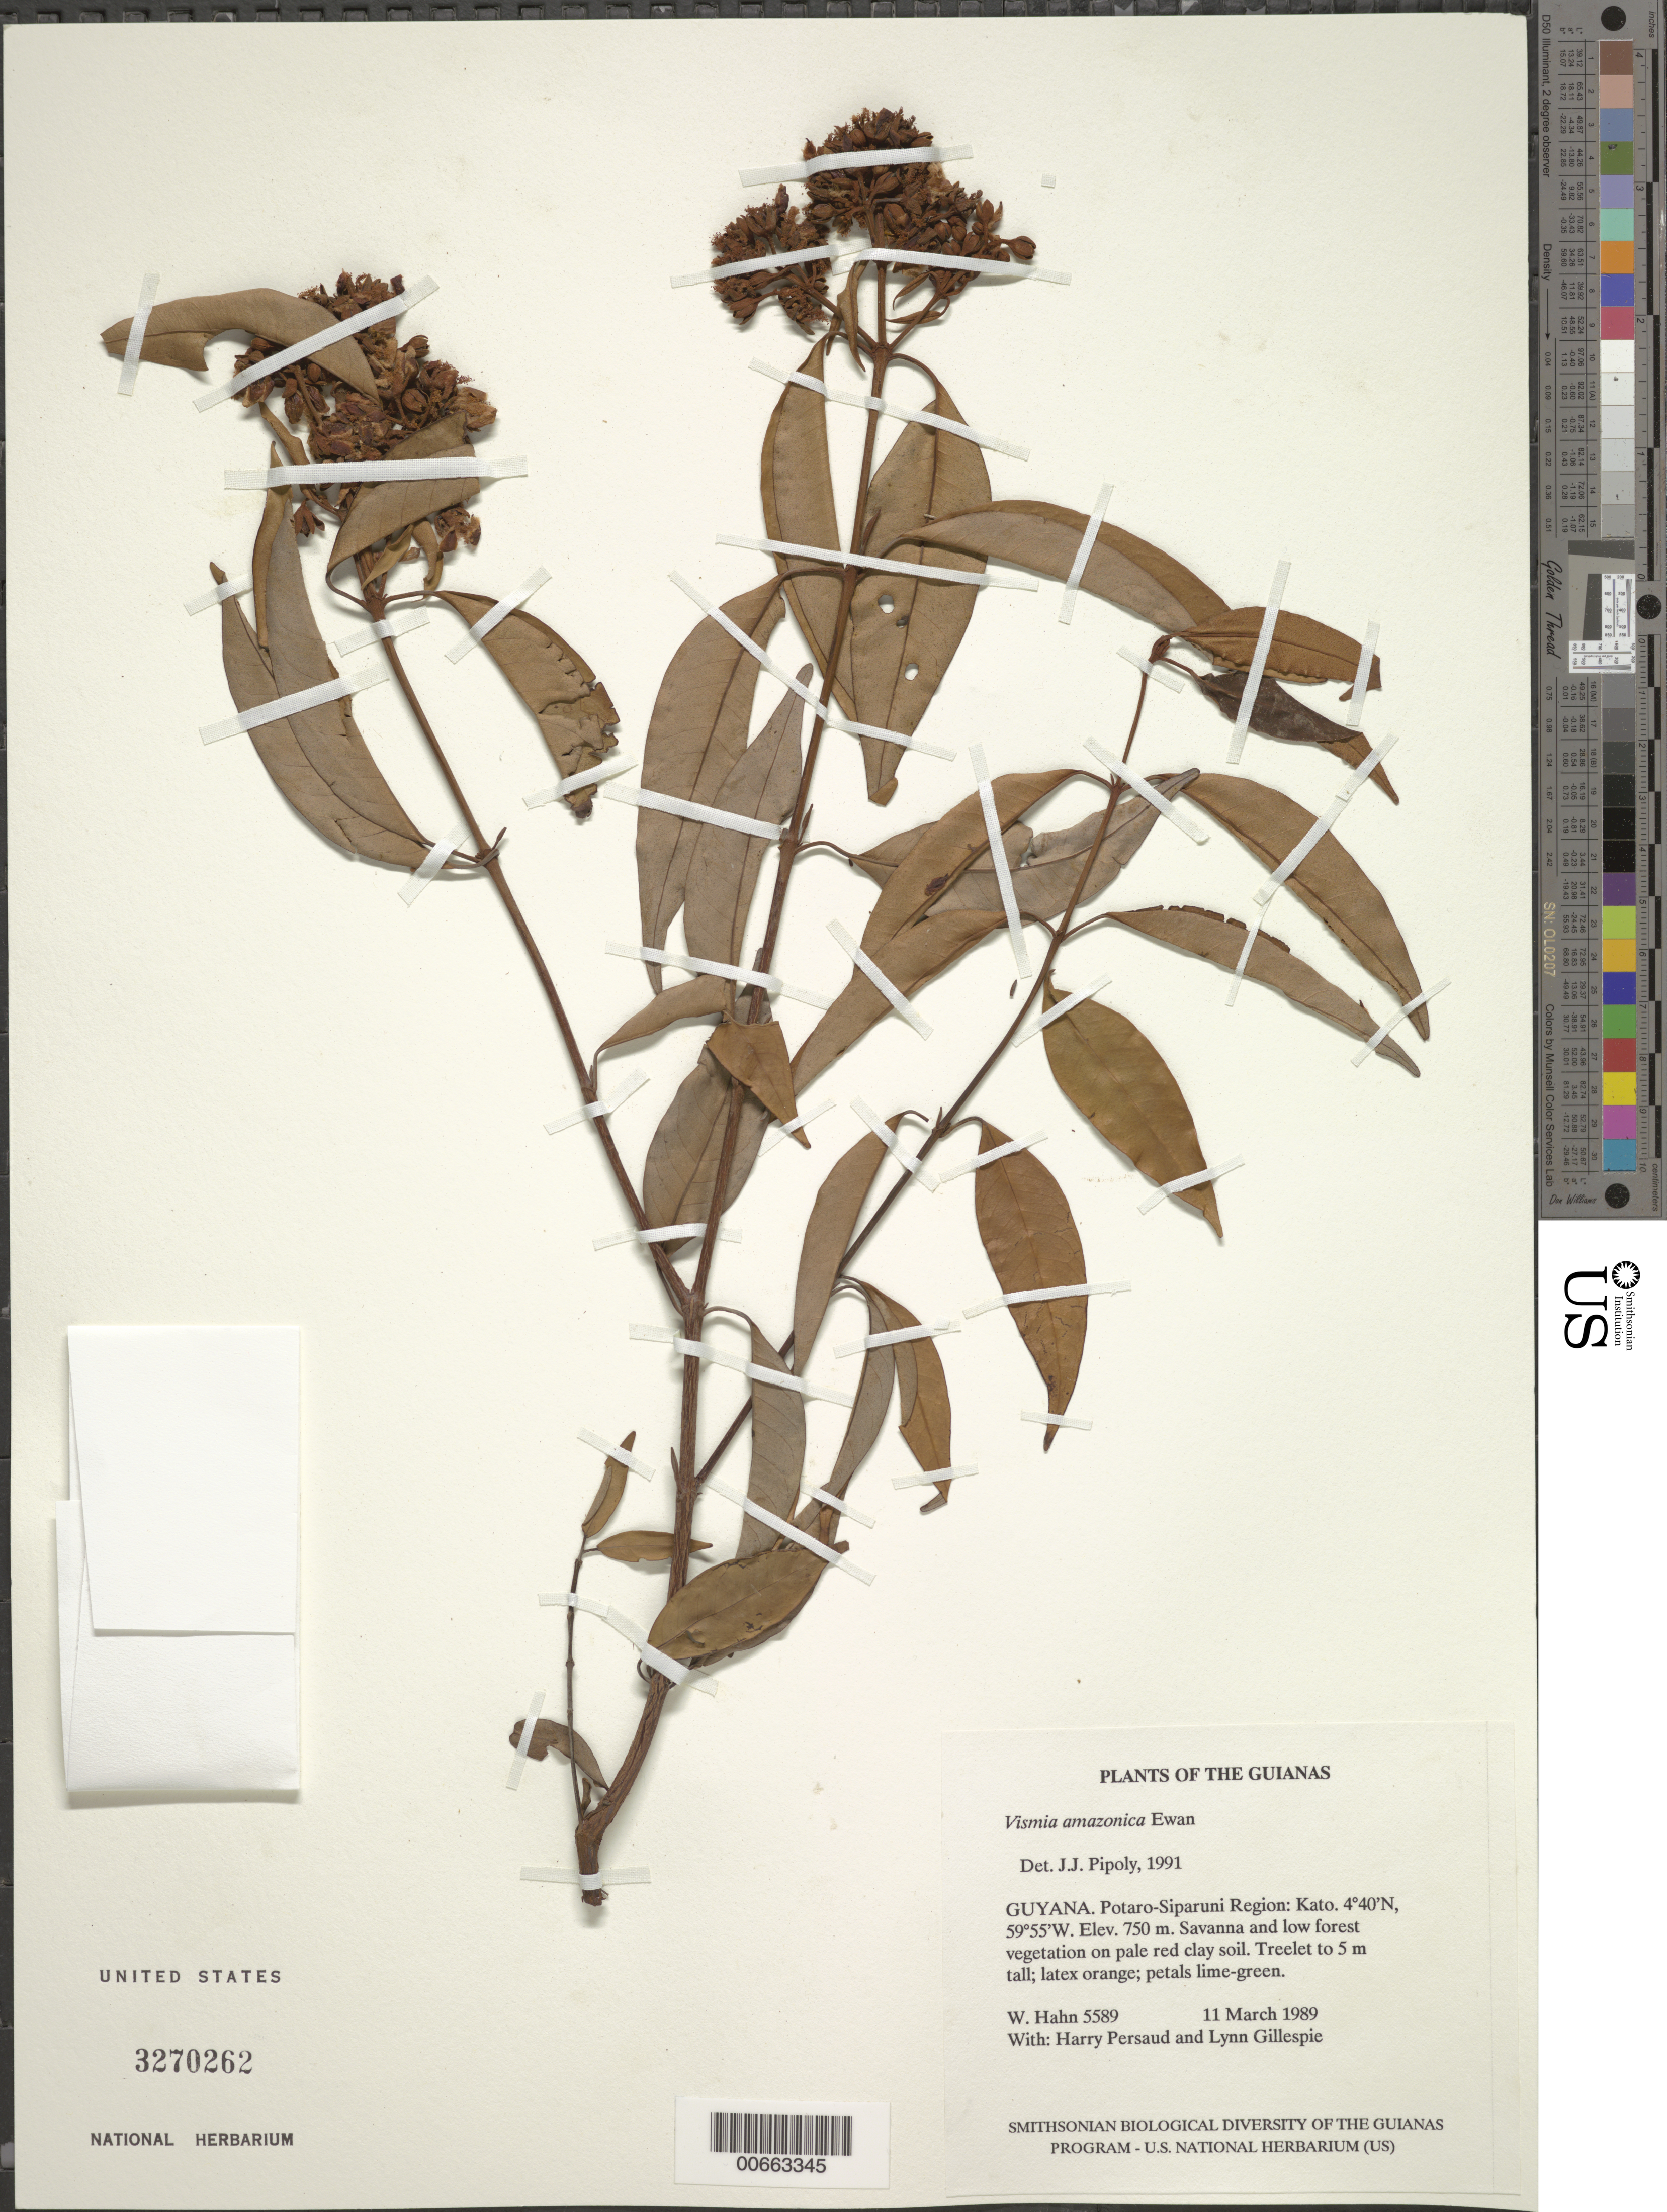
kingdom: Plantae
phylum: Tracheophyta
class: Magnoliopsida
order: Malpighiales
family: Hypericaceae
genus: Vismia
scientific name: Vismia amazonica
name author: Ewan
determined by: Pipoly, J. J., III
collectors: W. Hahn, H. Persaud & L. J. Gillespie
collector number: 5589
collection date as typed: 11 March 1989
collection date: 1989-03-11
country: Guyana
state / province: Potaro-Siparuni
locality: Kato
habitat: Savanna and low forest vegetation on pale red clay soil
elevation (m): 750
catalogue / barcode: US 3270262